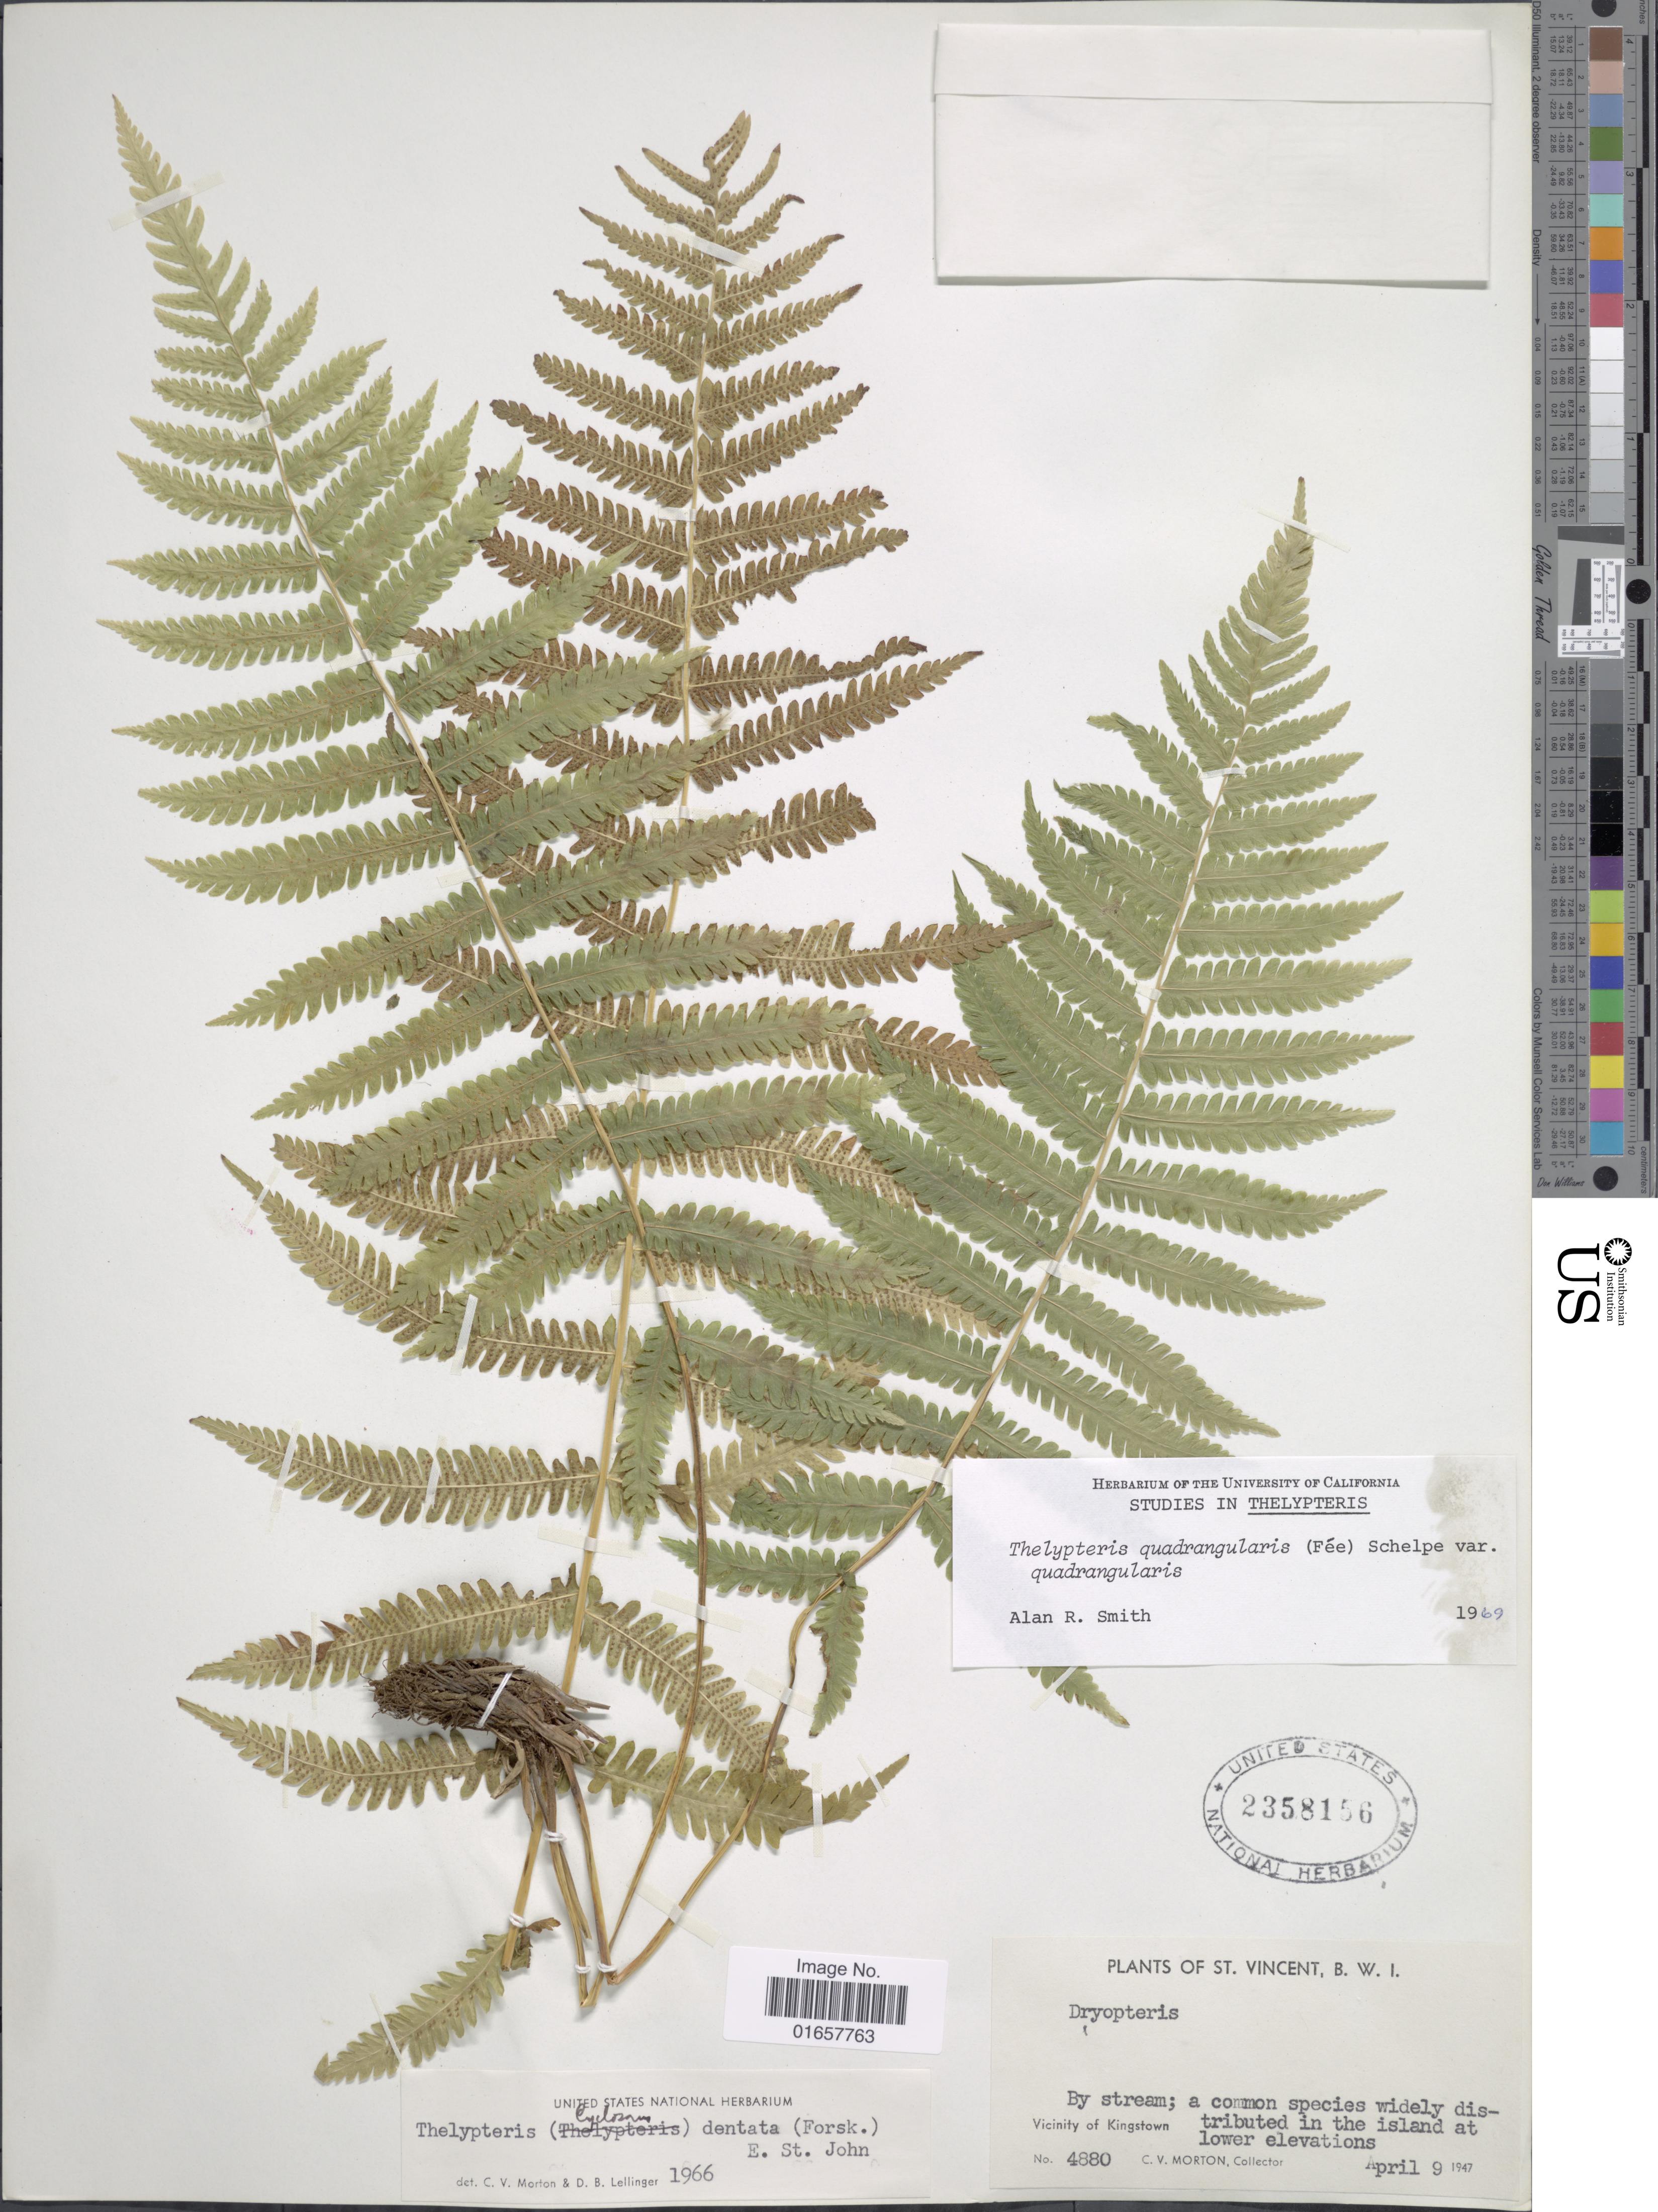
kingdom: Plantae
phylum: Tracheophyta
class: Polypodiopsida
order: Polypodiales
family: Thelypteridaceae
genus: Christella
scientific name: Christella hispidula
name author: (Decne.) Holttum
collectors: C. V. Morton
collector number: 4880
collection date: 1947-04-09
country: St. Vincent - Grenadines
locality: St. Vincent, B.W.I., Vicinity of Kingstown.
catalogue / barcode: US 2358156